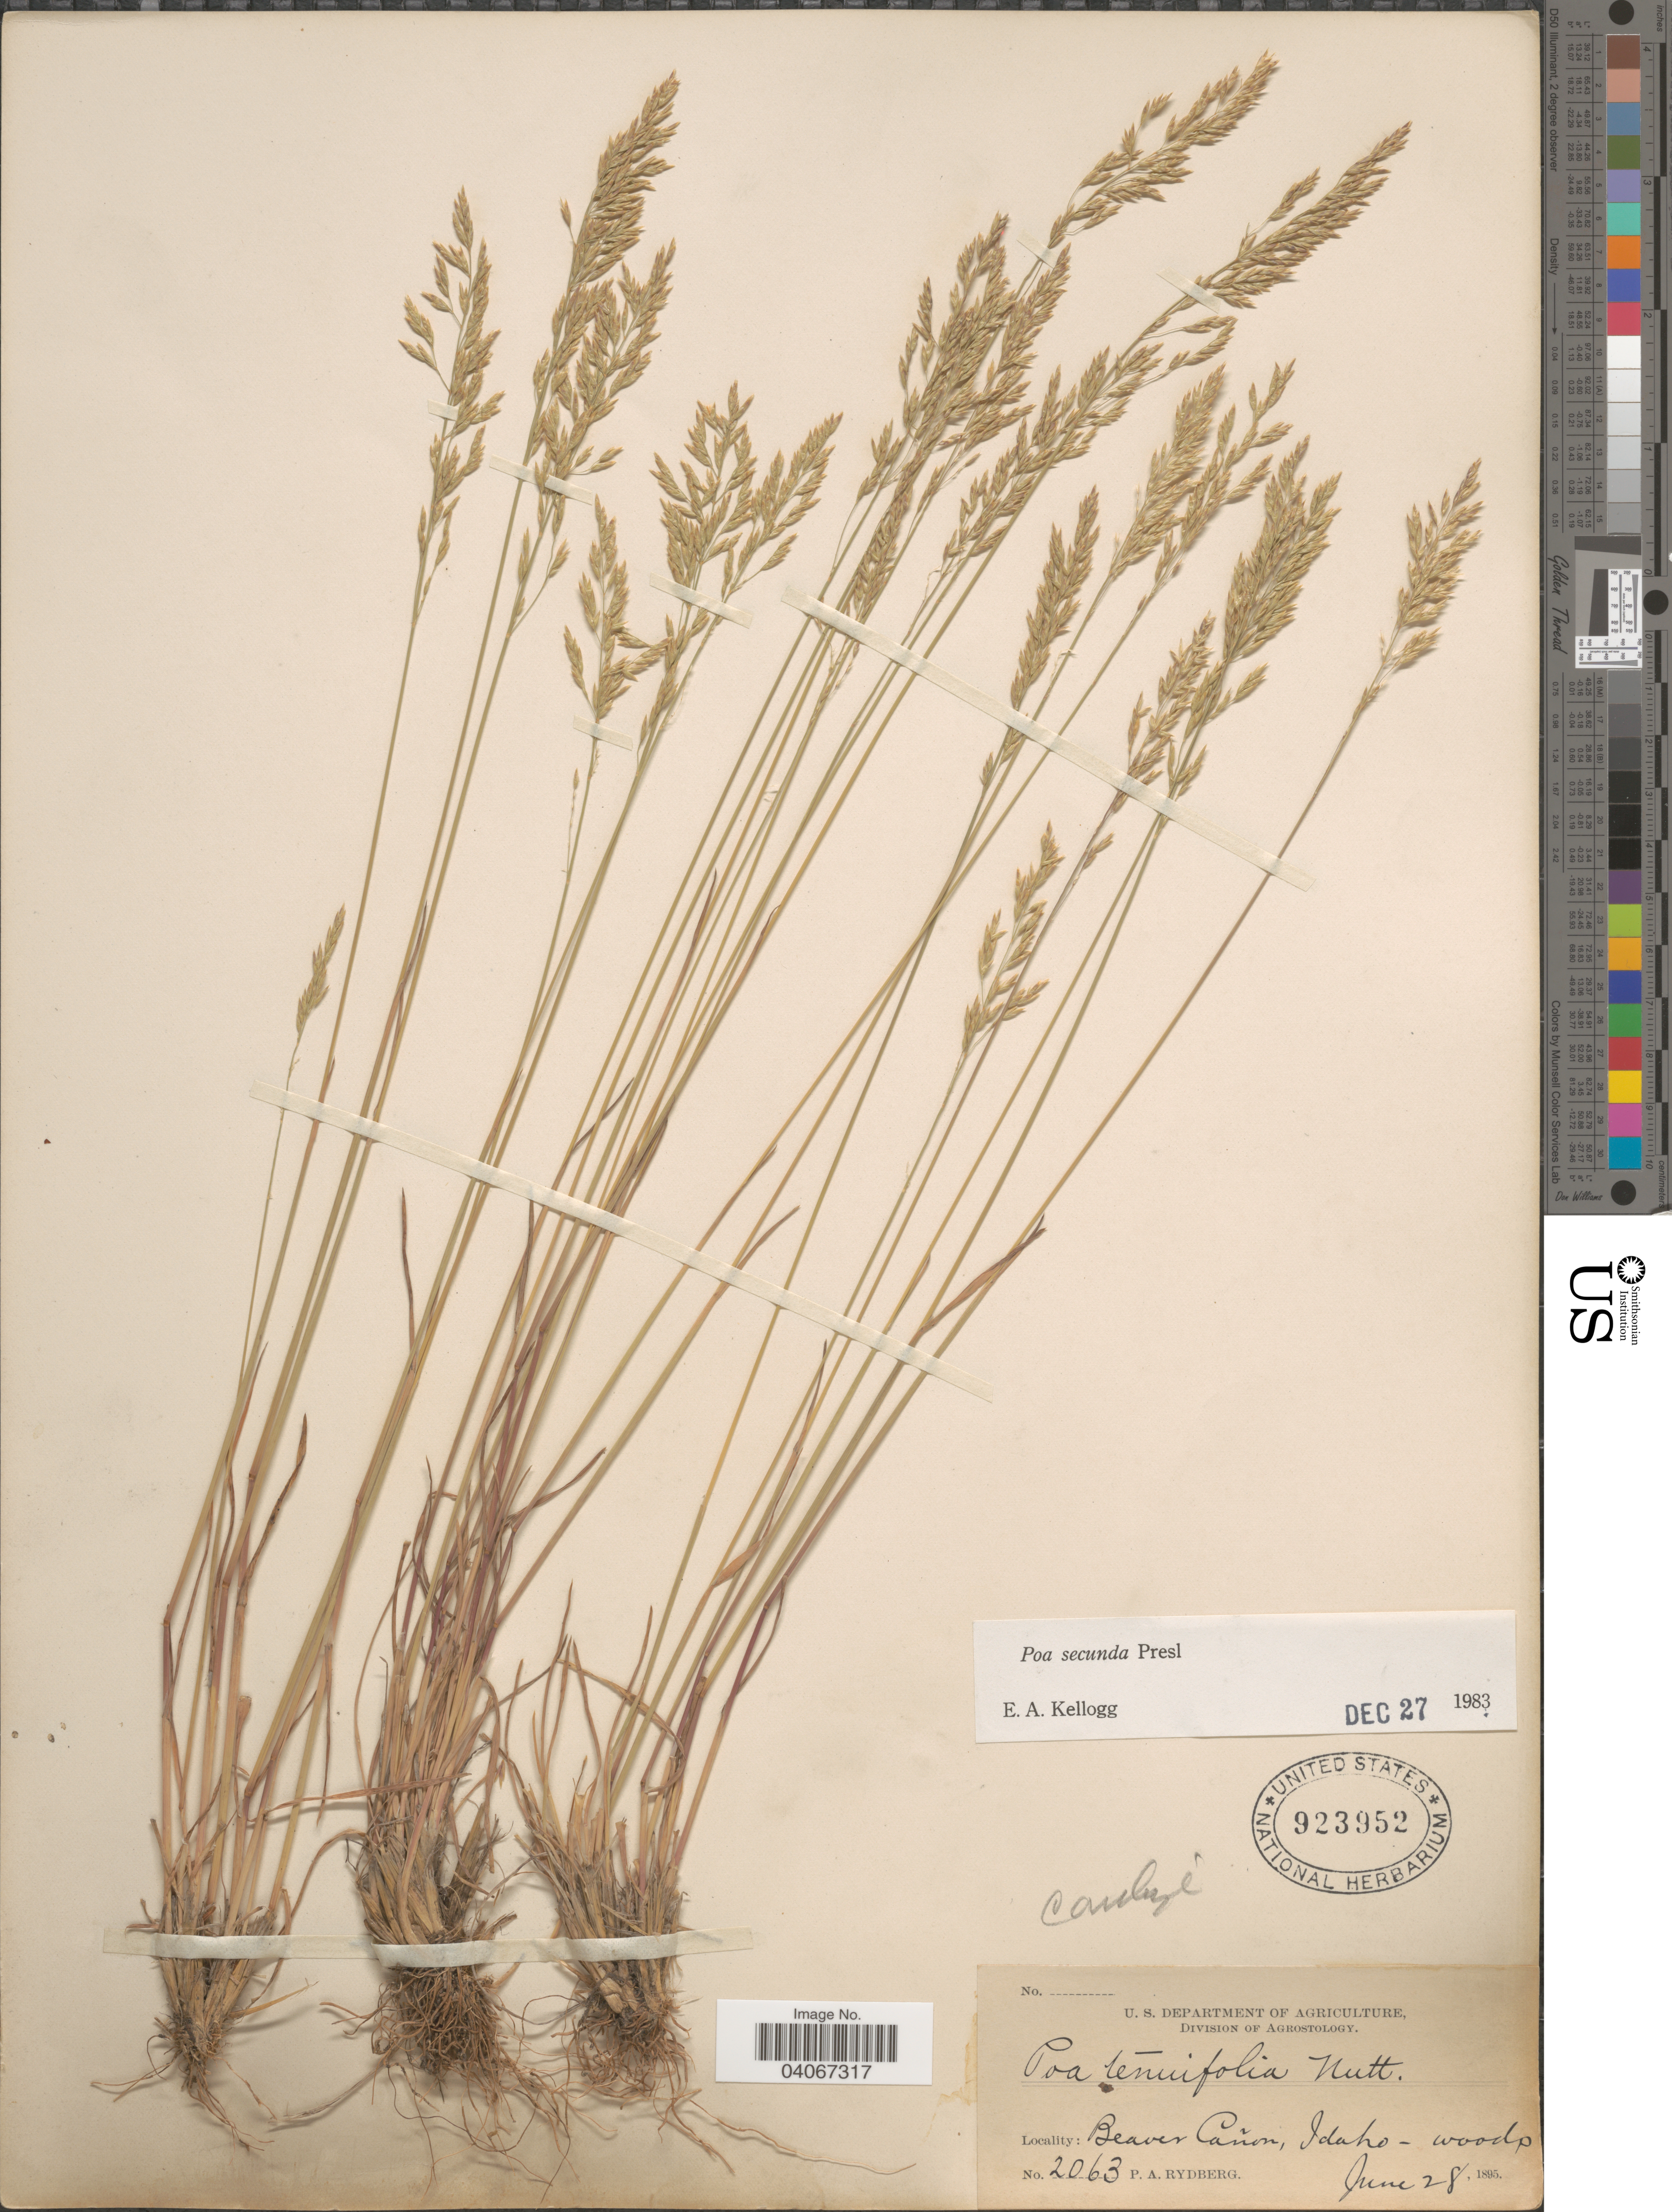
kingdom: Plantae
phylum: Tracheophyta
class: Liliopsida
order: Poales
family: Poaceae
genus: Poa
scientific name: Poa secunda subsp. secunda var. secunda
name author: J. Presl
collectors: P. A. Rydberg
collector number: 2063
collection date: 1895-06-28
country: United States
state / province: Idaho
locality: Beaver Cañon.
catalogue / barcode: US 923952